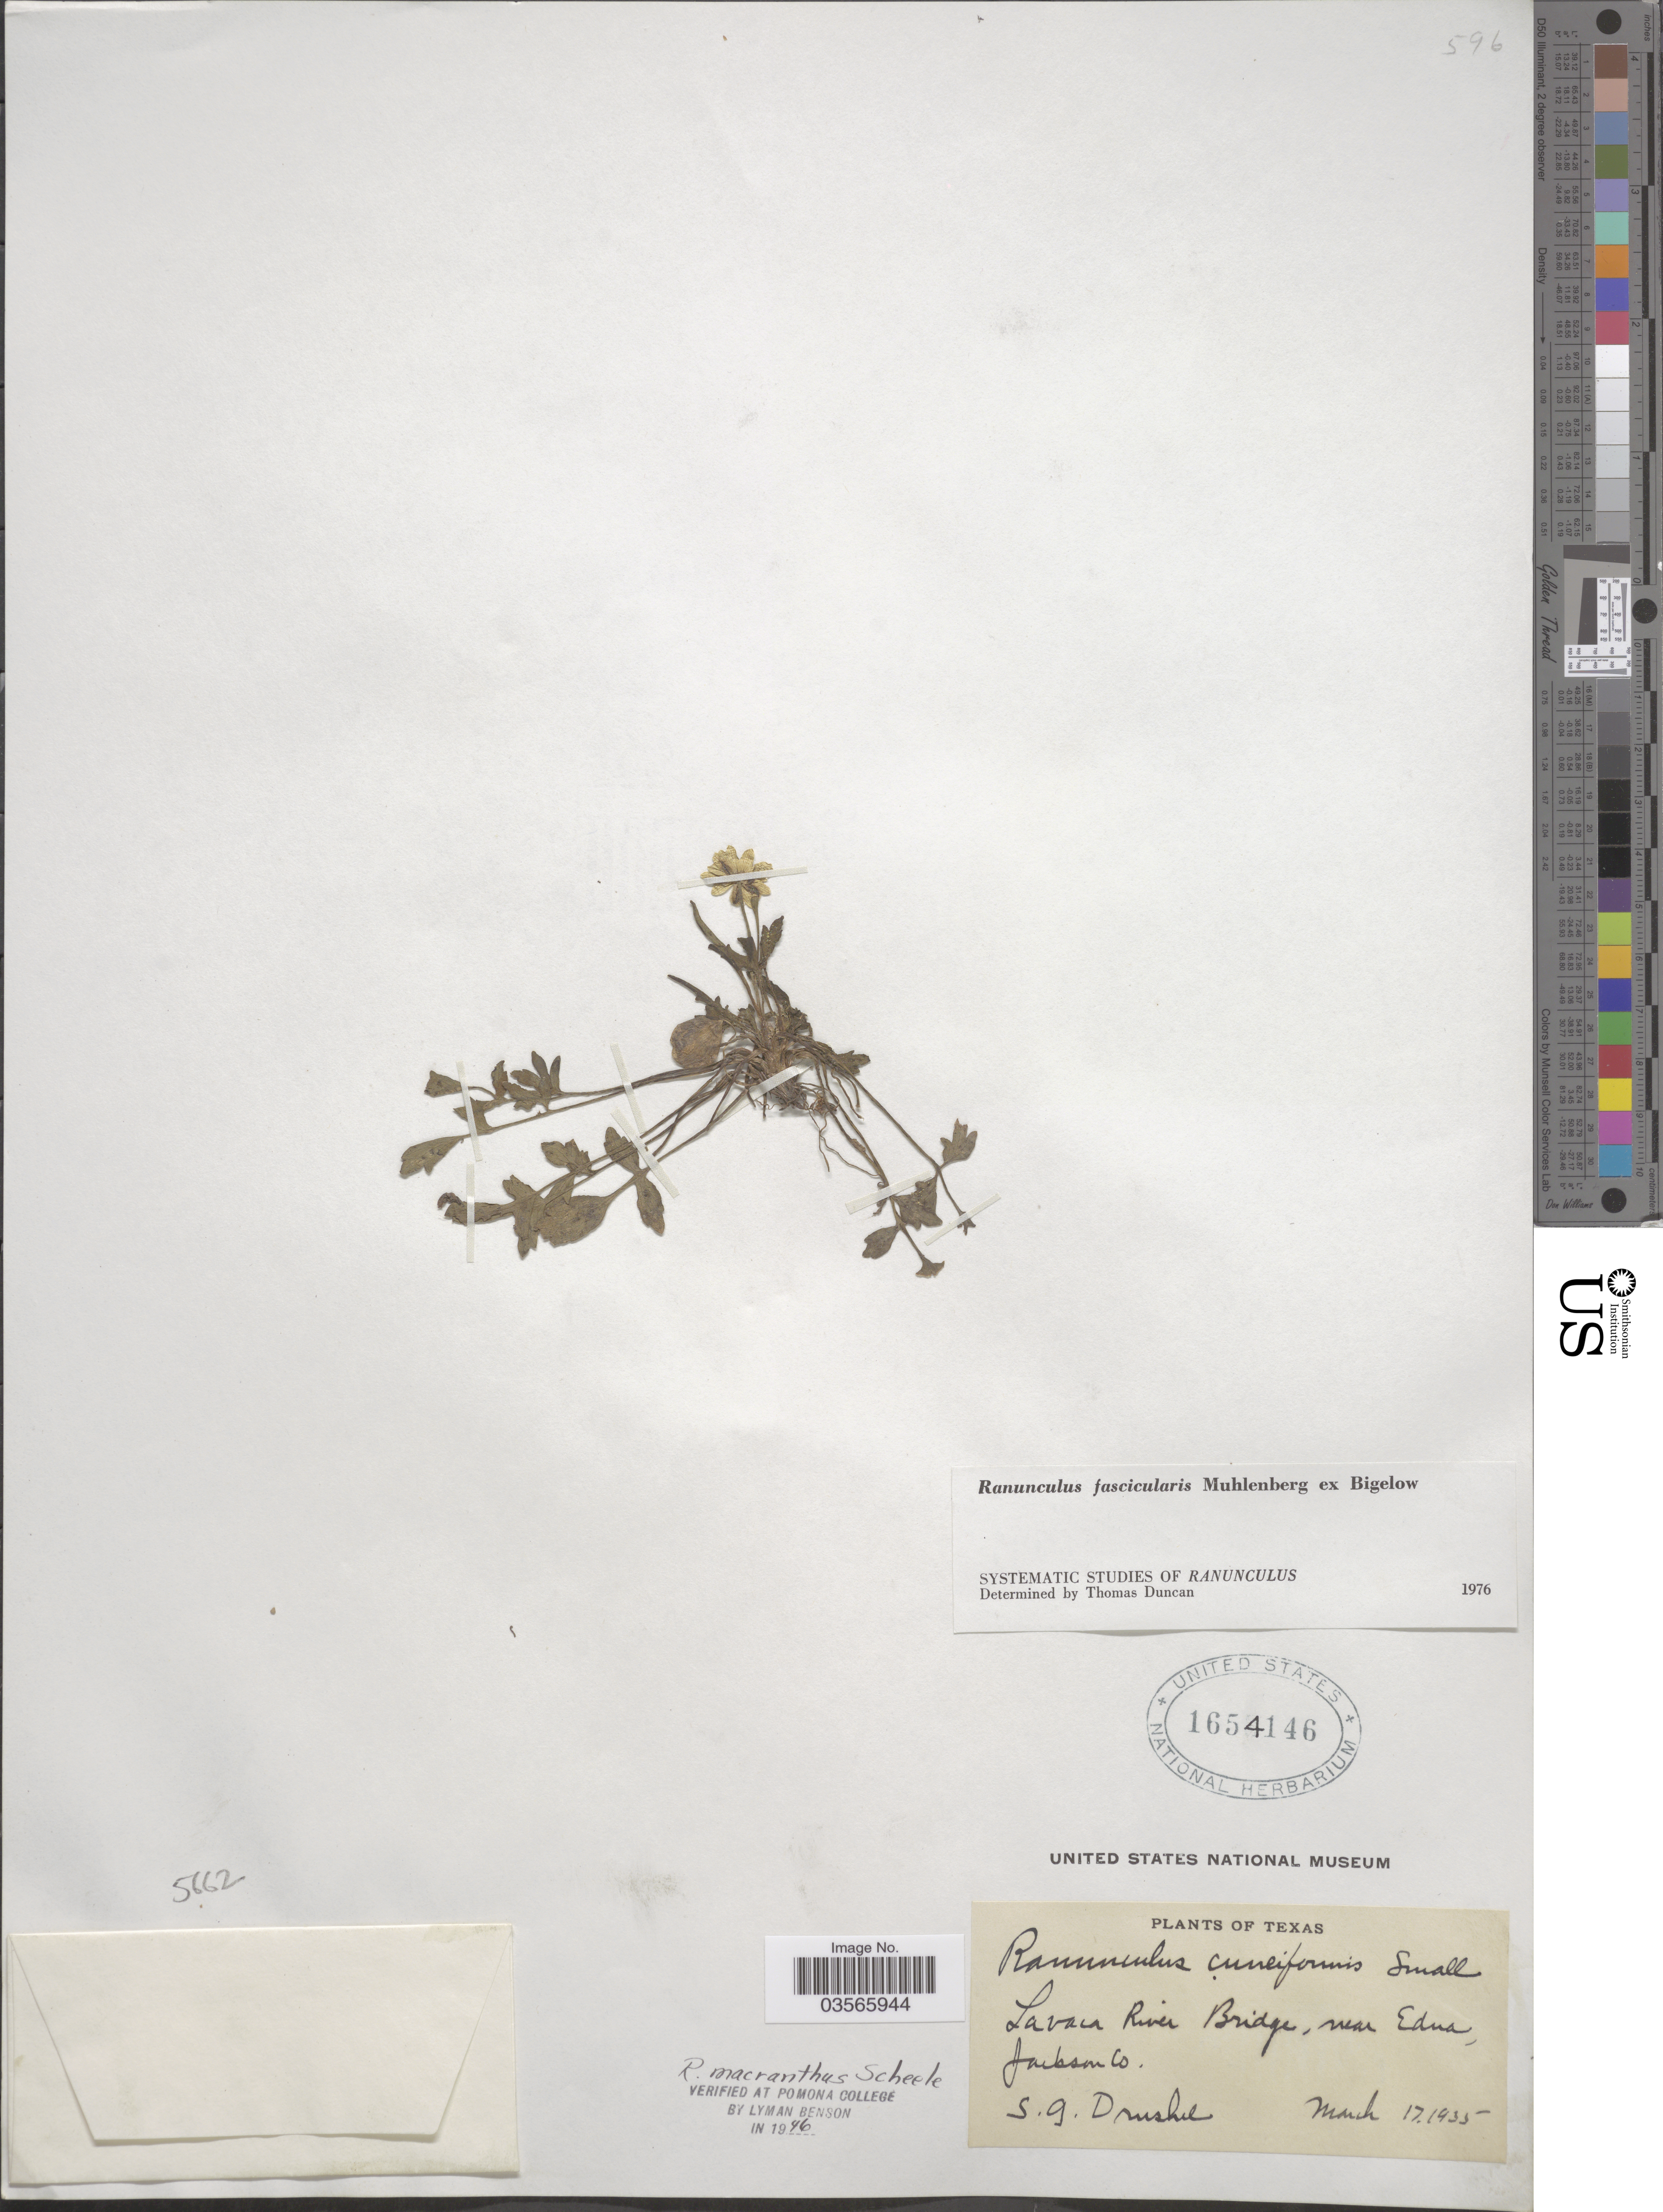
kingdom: Plantae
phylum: Tracheophyta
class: Magnoliopsida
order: Ranunculales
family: Ranunculaceae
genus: Ranunculus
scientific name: Ranunculus fascicularis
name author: Muhl. ex Bigelow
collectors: S. Drushel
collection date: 1935-03-17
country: United States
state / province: Texas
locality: Lavaca River Bridge, near Edna, Jackson Co.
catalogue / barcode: US 1654146